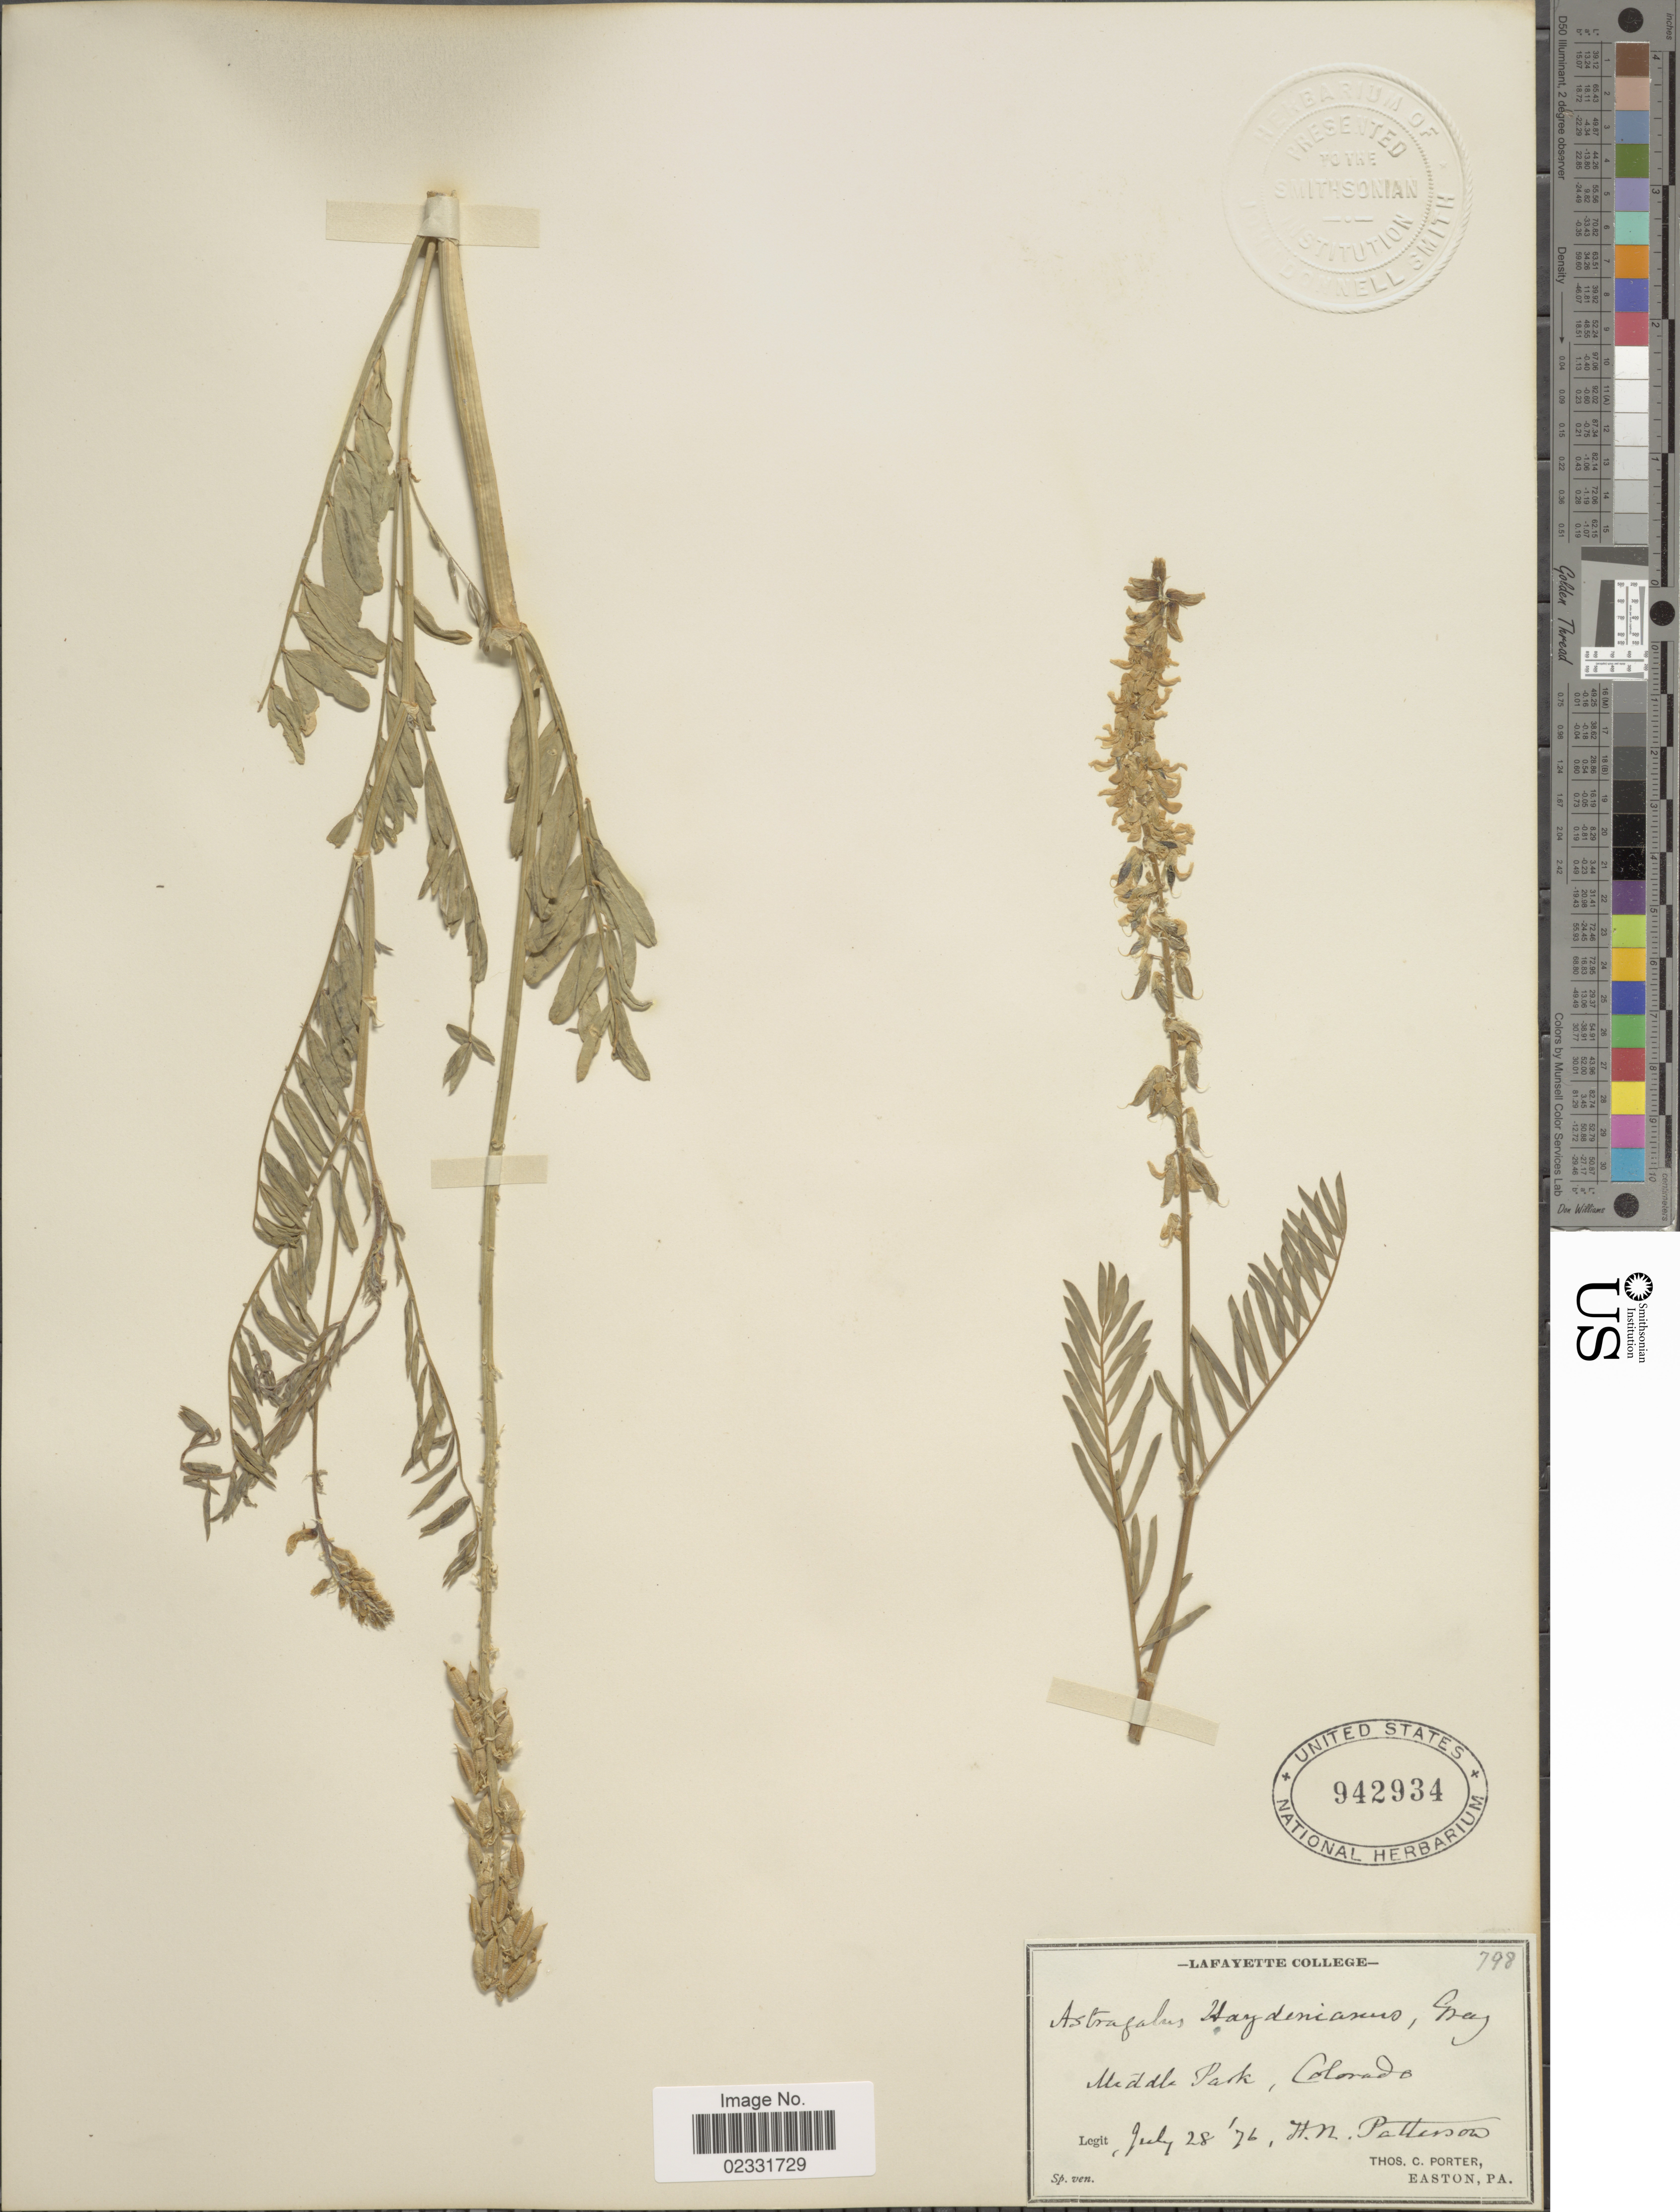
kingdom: Plantae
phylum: Tracheophyta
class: Magnoliopsida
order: Fabales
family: Fabaceae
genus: Astragalus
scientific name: Astragalus haydenianus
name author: A. Gray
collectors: H. N. Patterson & T. Porter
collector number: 798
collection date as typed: Transcribed d/m/y: 28/7/76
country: United States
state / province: Colorado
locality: Middle Park.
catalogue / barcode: US 942934